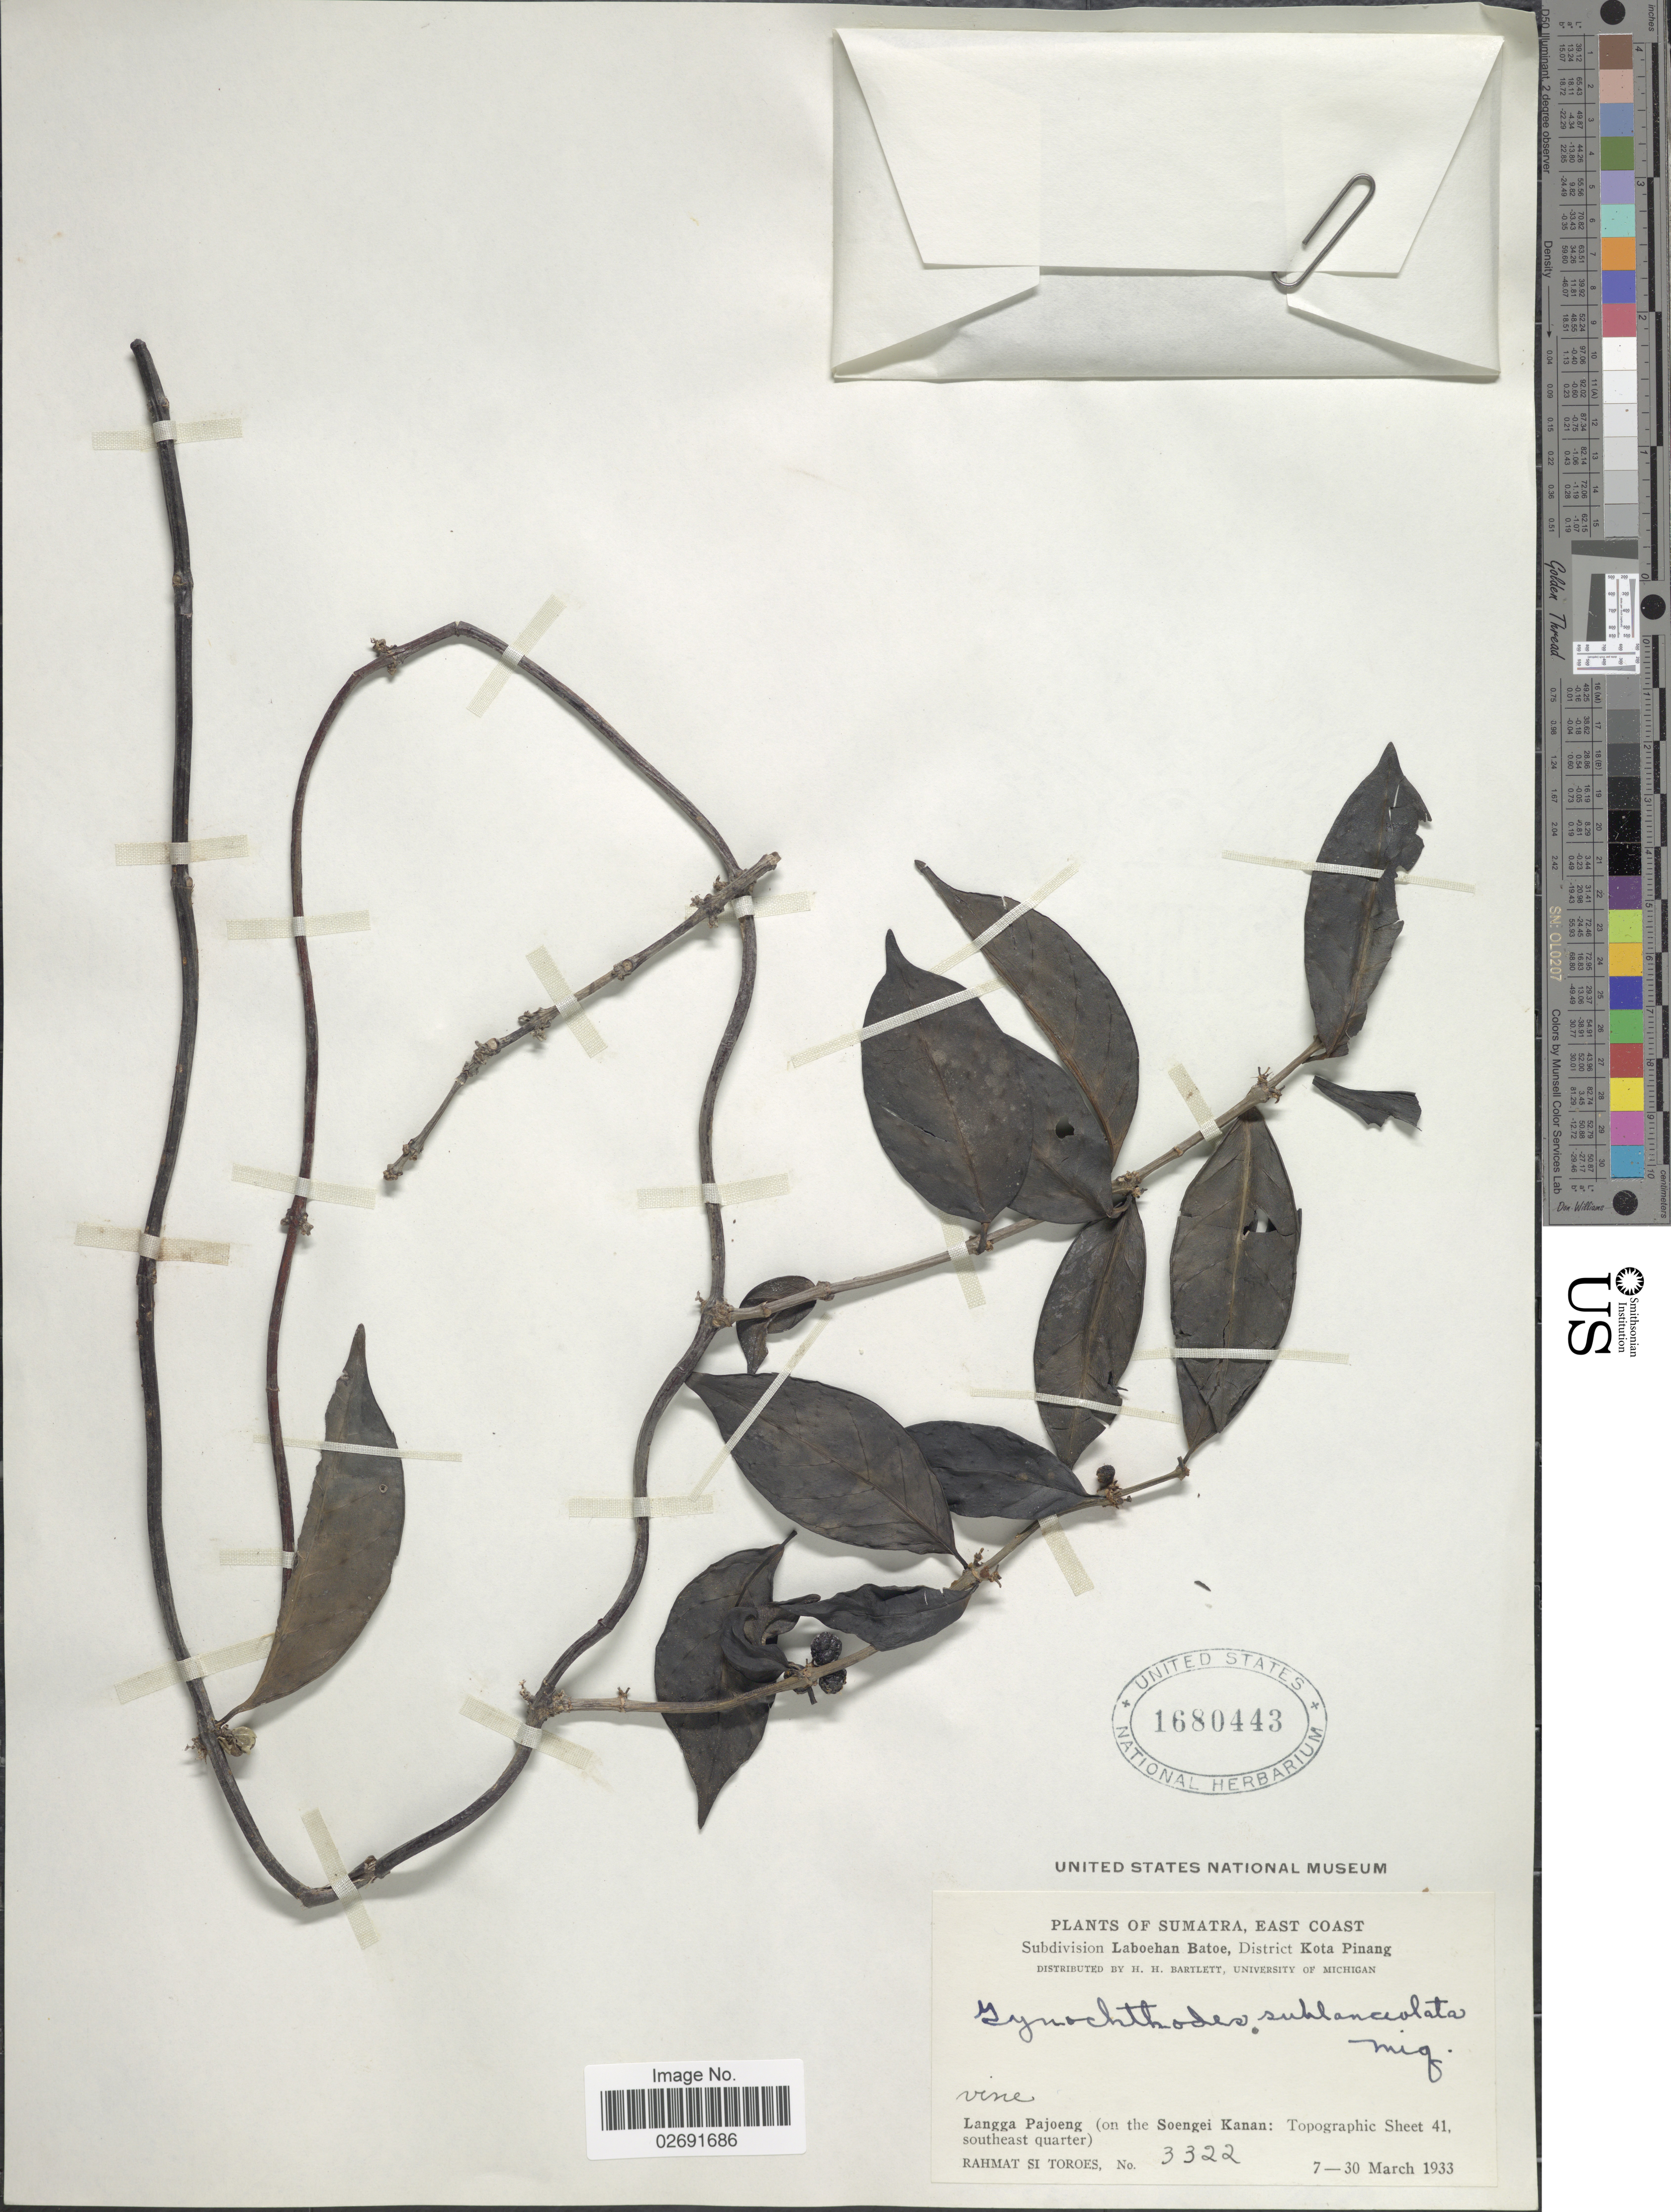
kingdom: Plantae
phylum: Tracheophyta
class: Magnoliopsida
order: Gentianales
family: Rubiaceae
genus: Gynochthodes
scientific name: Gynochthodes sublanceolata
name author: Miq.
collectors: Rahmat Si Boeea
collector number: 3322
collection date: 1933-03-07/1933-03-30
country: Indonesia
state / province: Sumatra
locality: East Coast. Subdivision Laboehan Batoe, District Kota Pinang. Lannga Pajoeng (on the Soengei Kanan: Topographic Sheet 41, southeast quarter).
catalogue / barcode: US 1680443